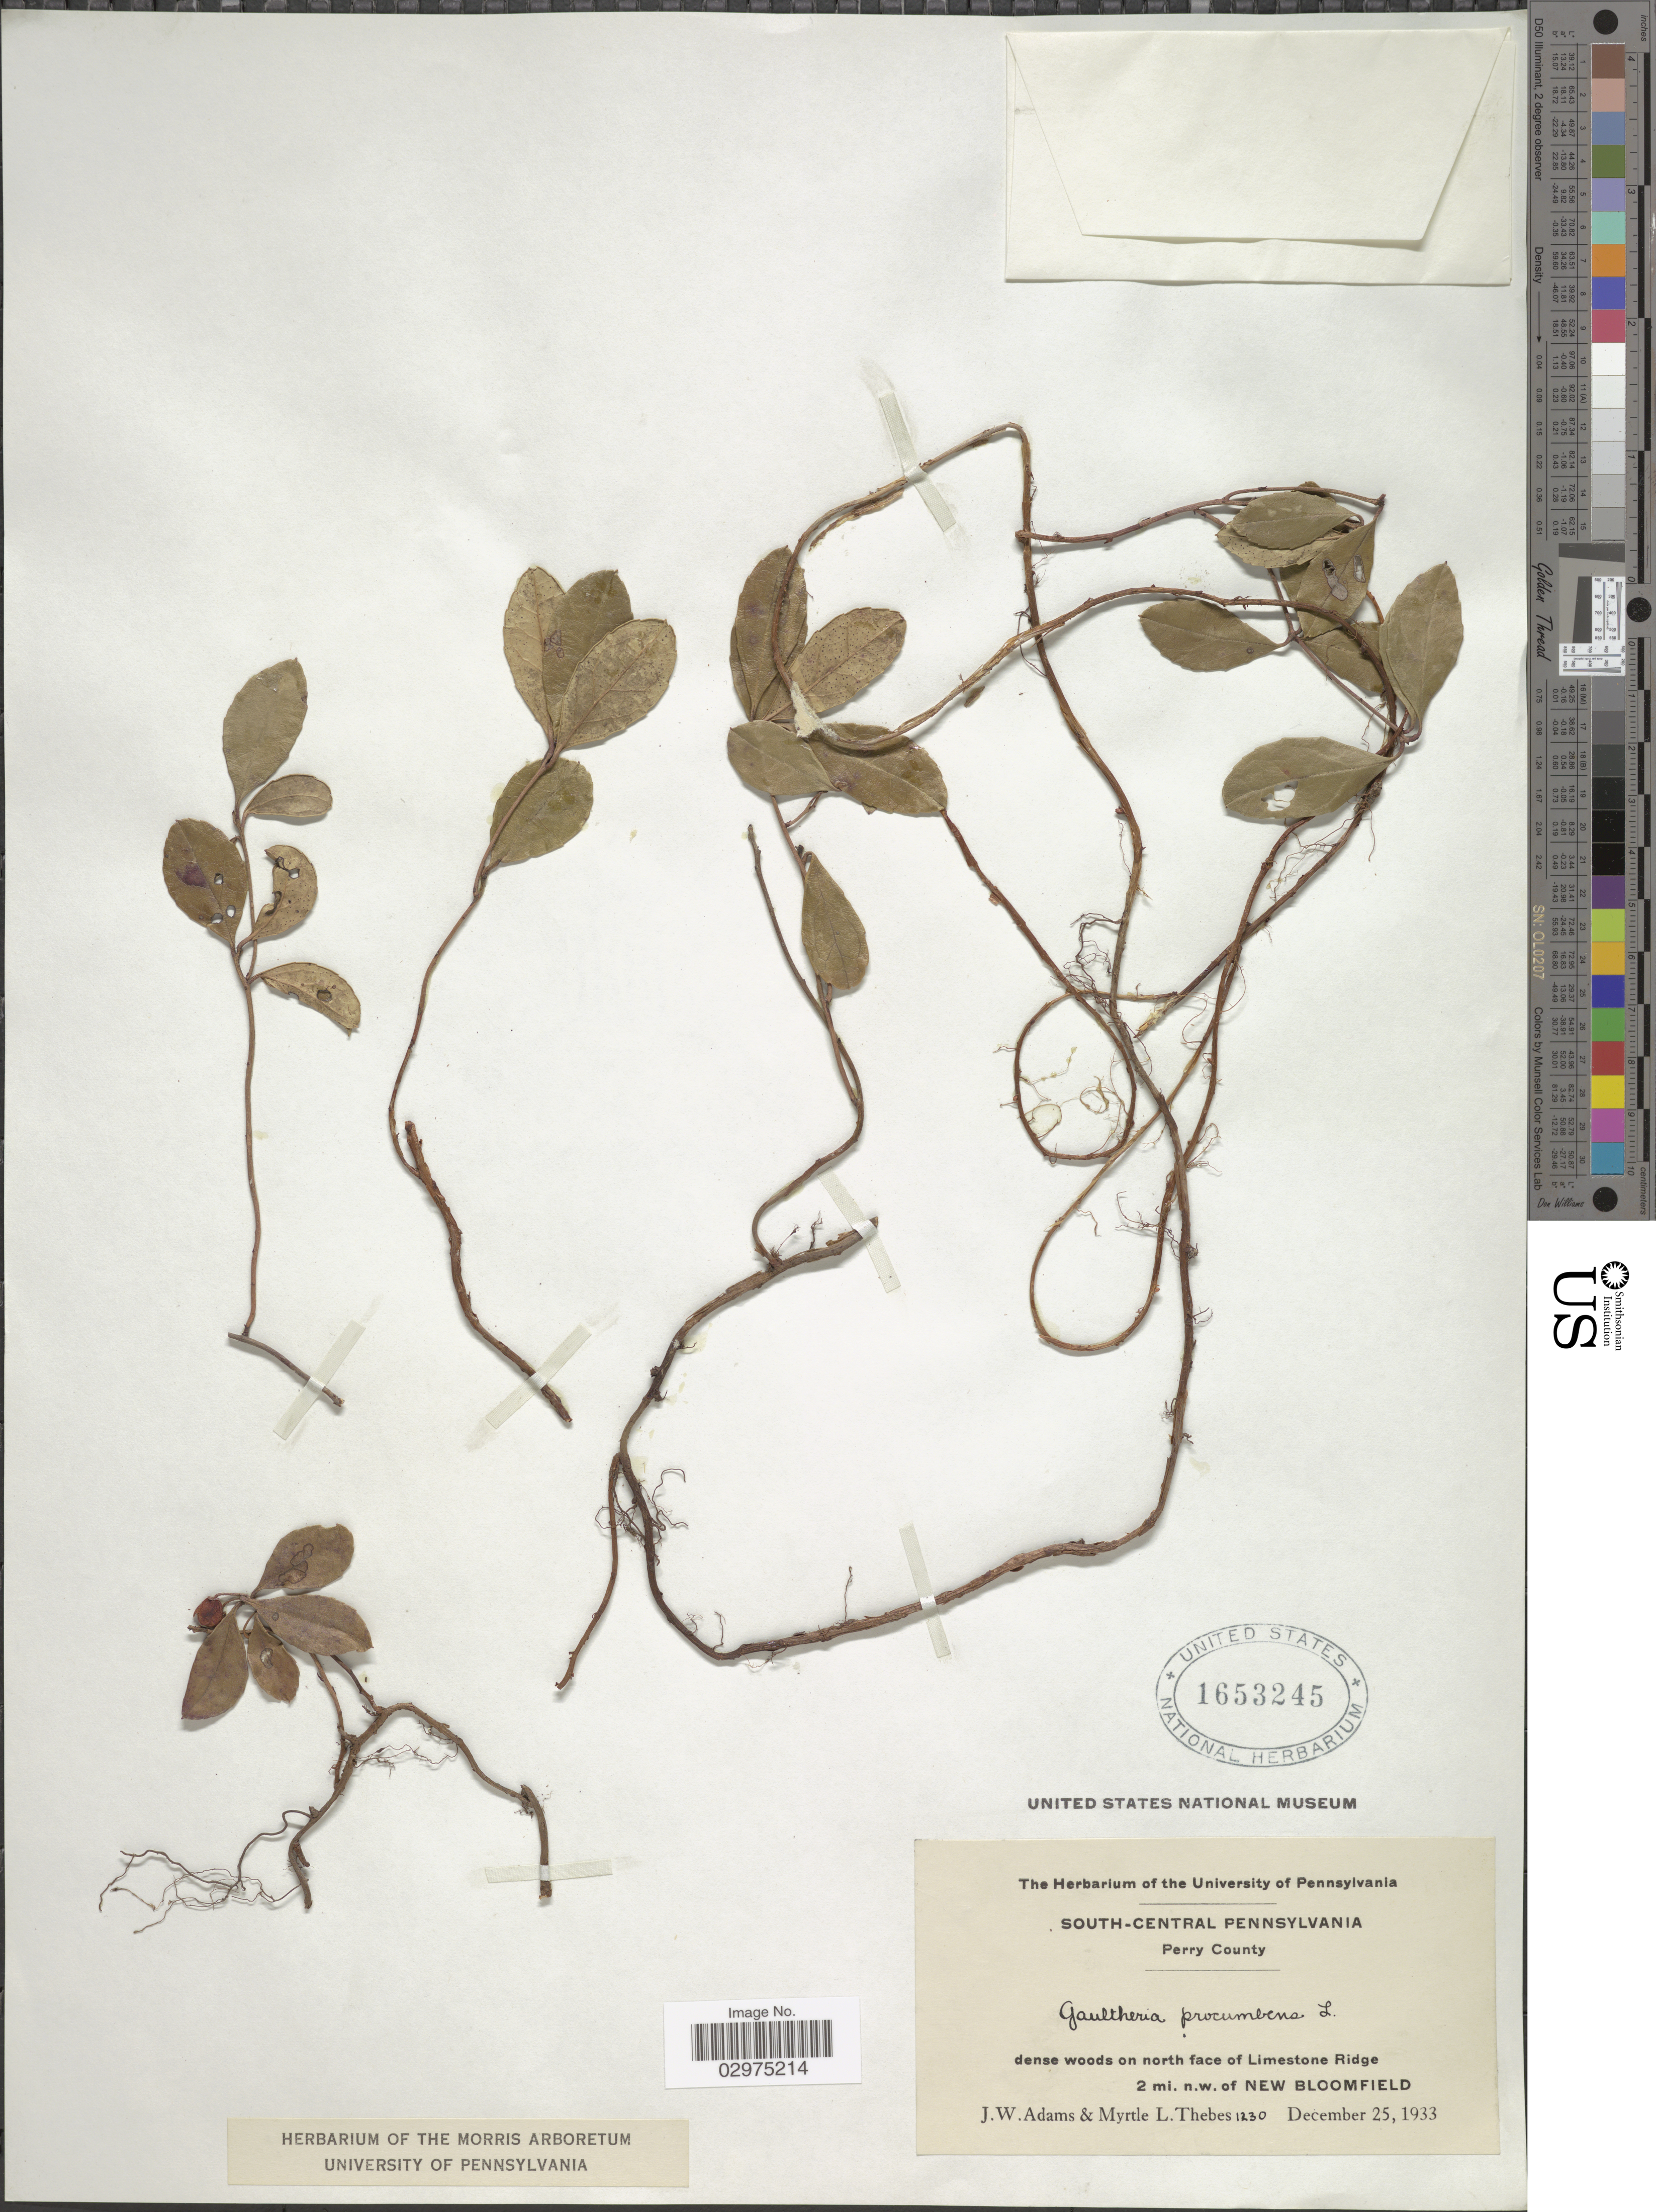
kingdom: Plantae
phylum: Tracheophyta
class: Magnoliopsida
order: Ericales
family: Ericaceae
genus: Gaultheria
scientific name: Gaultheria procumbens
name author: L.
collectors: J. Adams & M. Thebes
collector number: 1230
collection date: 1933-12-25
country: United States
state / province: Pennsylvania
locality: South-Central Pennsylvania. Perry County, 2 mi. n.w. of New Bloomfield.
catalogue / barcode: US 1653245